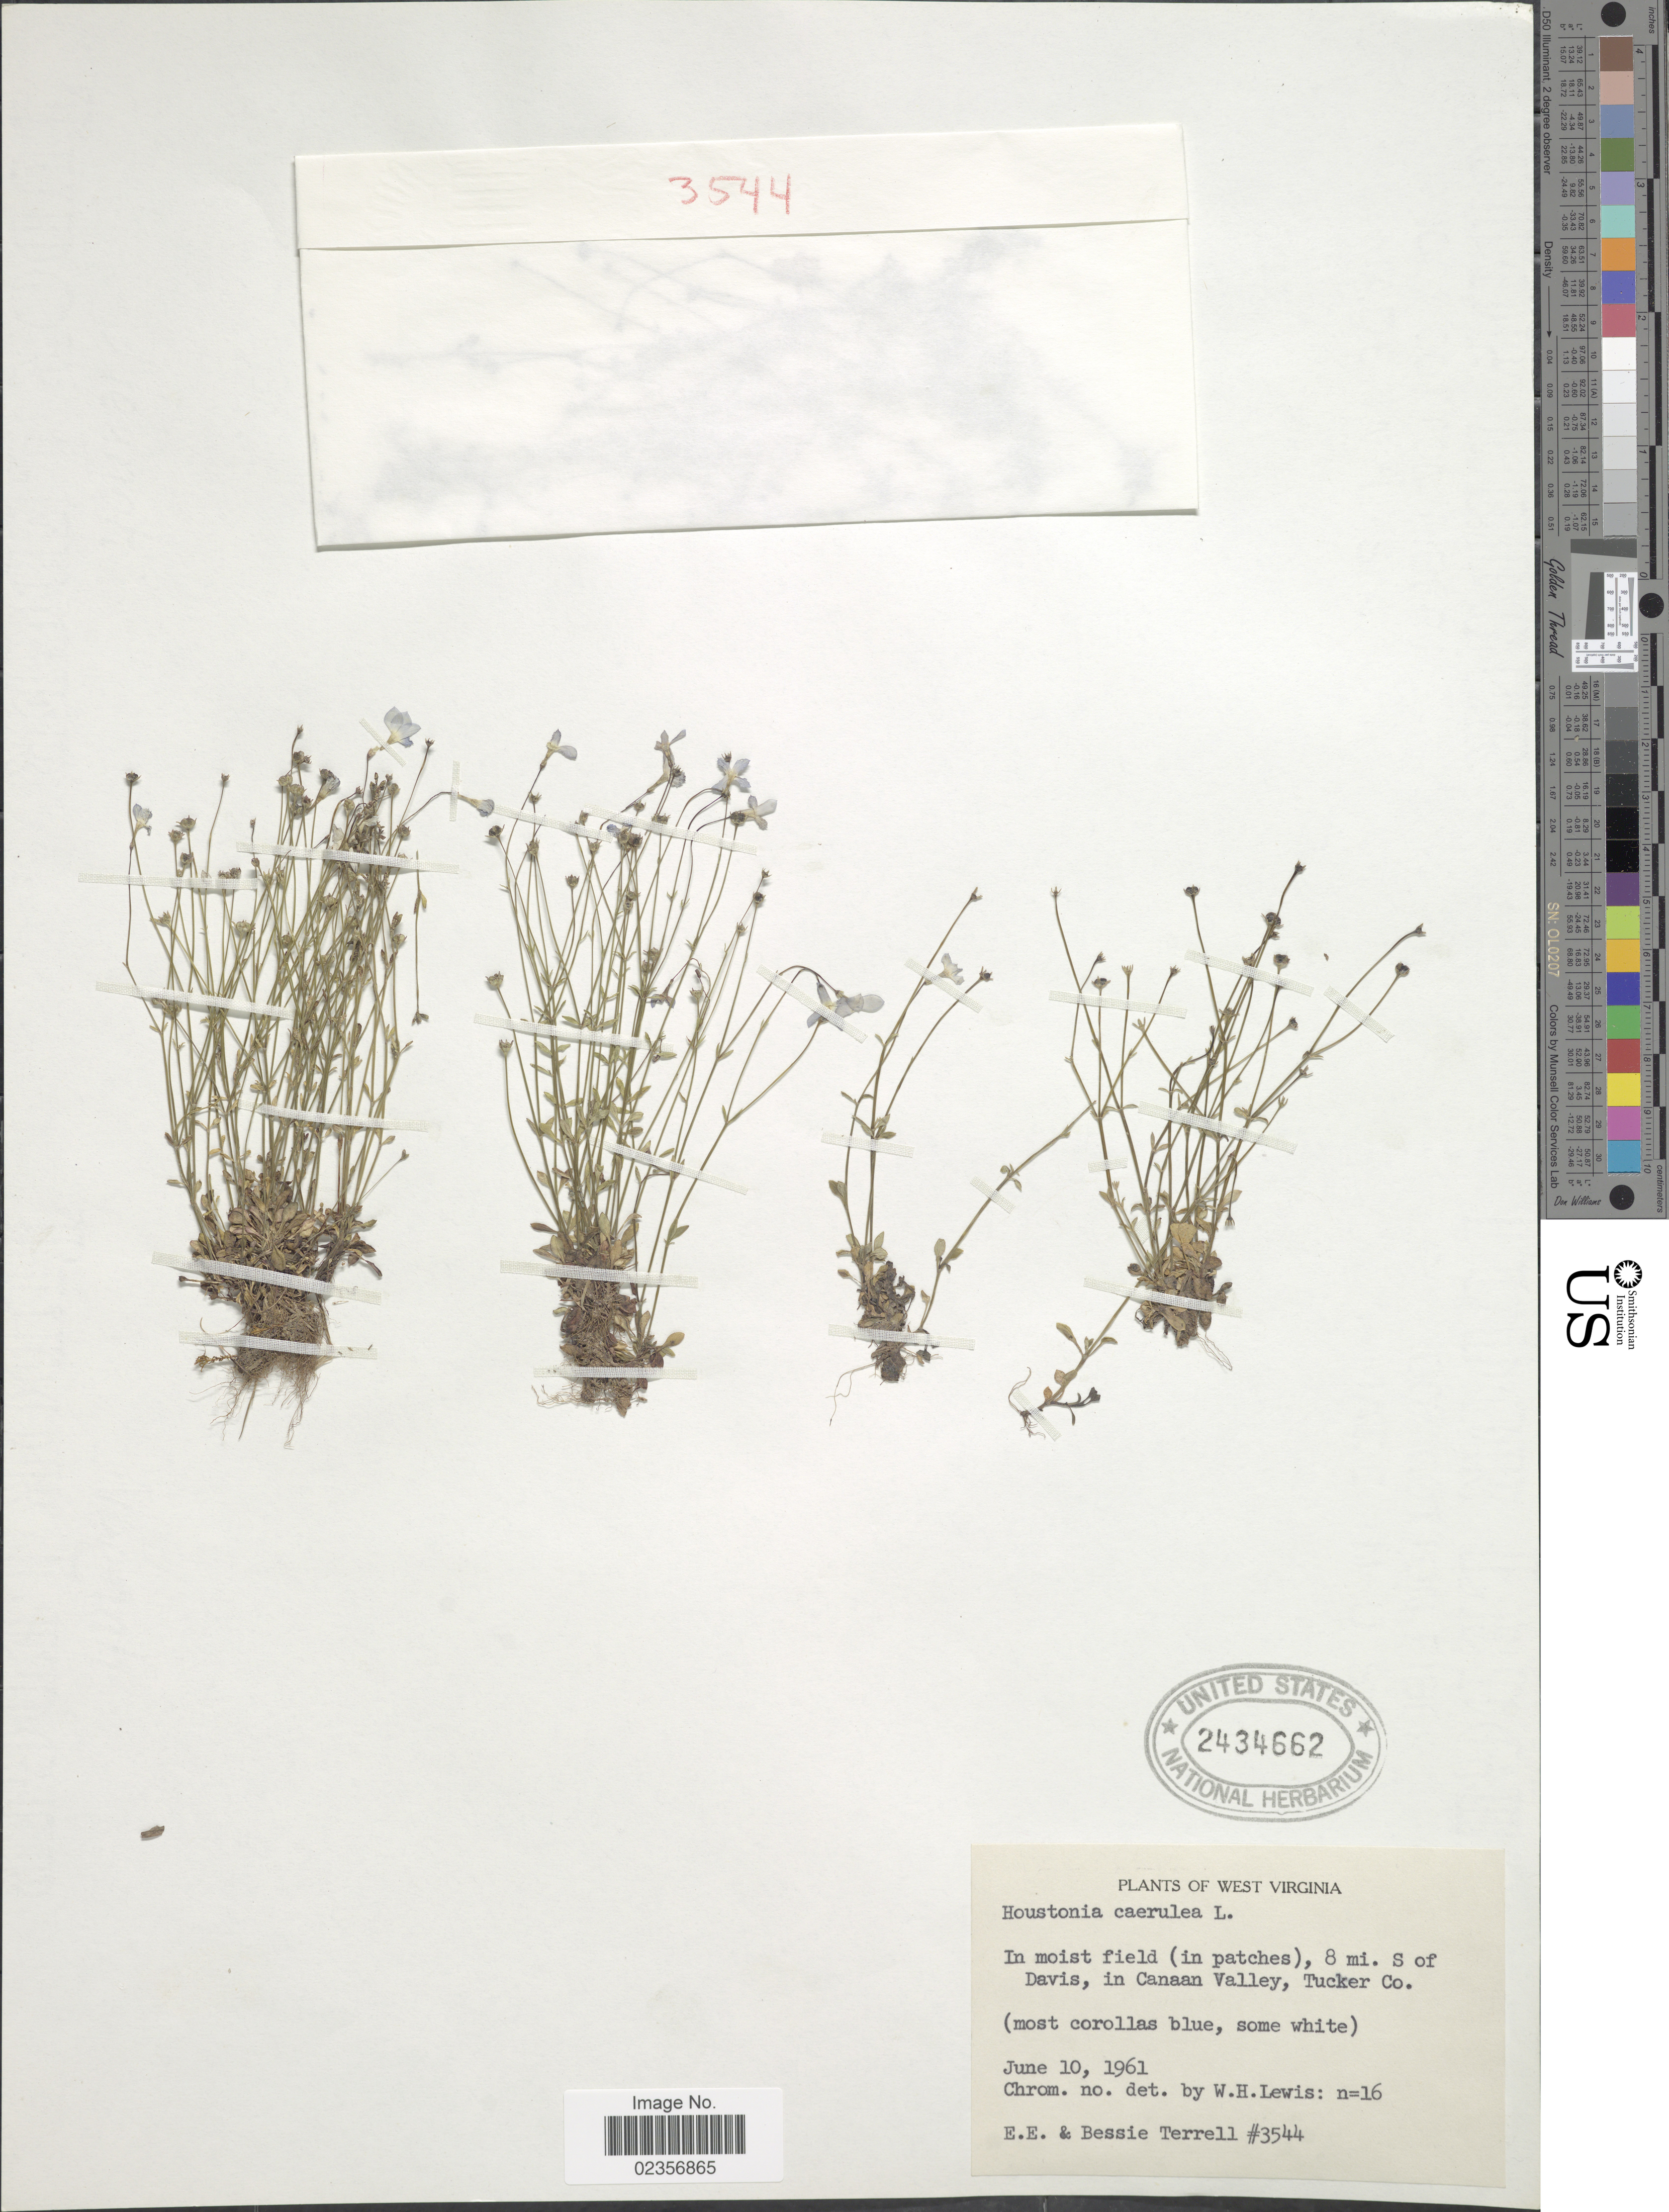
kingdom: Plantae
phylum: Tracheophyta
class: Magnoliopsida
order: Gentianales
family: Rubiaceae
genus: Houstonia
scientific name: Houstonia caerulea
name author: L.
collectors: E. E. Terrell & B. Terrell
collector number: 3544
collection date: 1961-06-10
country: United States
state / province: West Virginia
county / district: Tucker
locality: In moist field (in patches), 8 mi. S of Davis, in Canaan Valley, Tucker Co.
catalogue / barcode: US 2434662